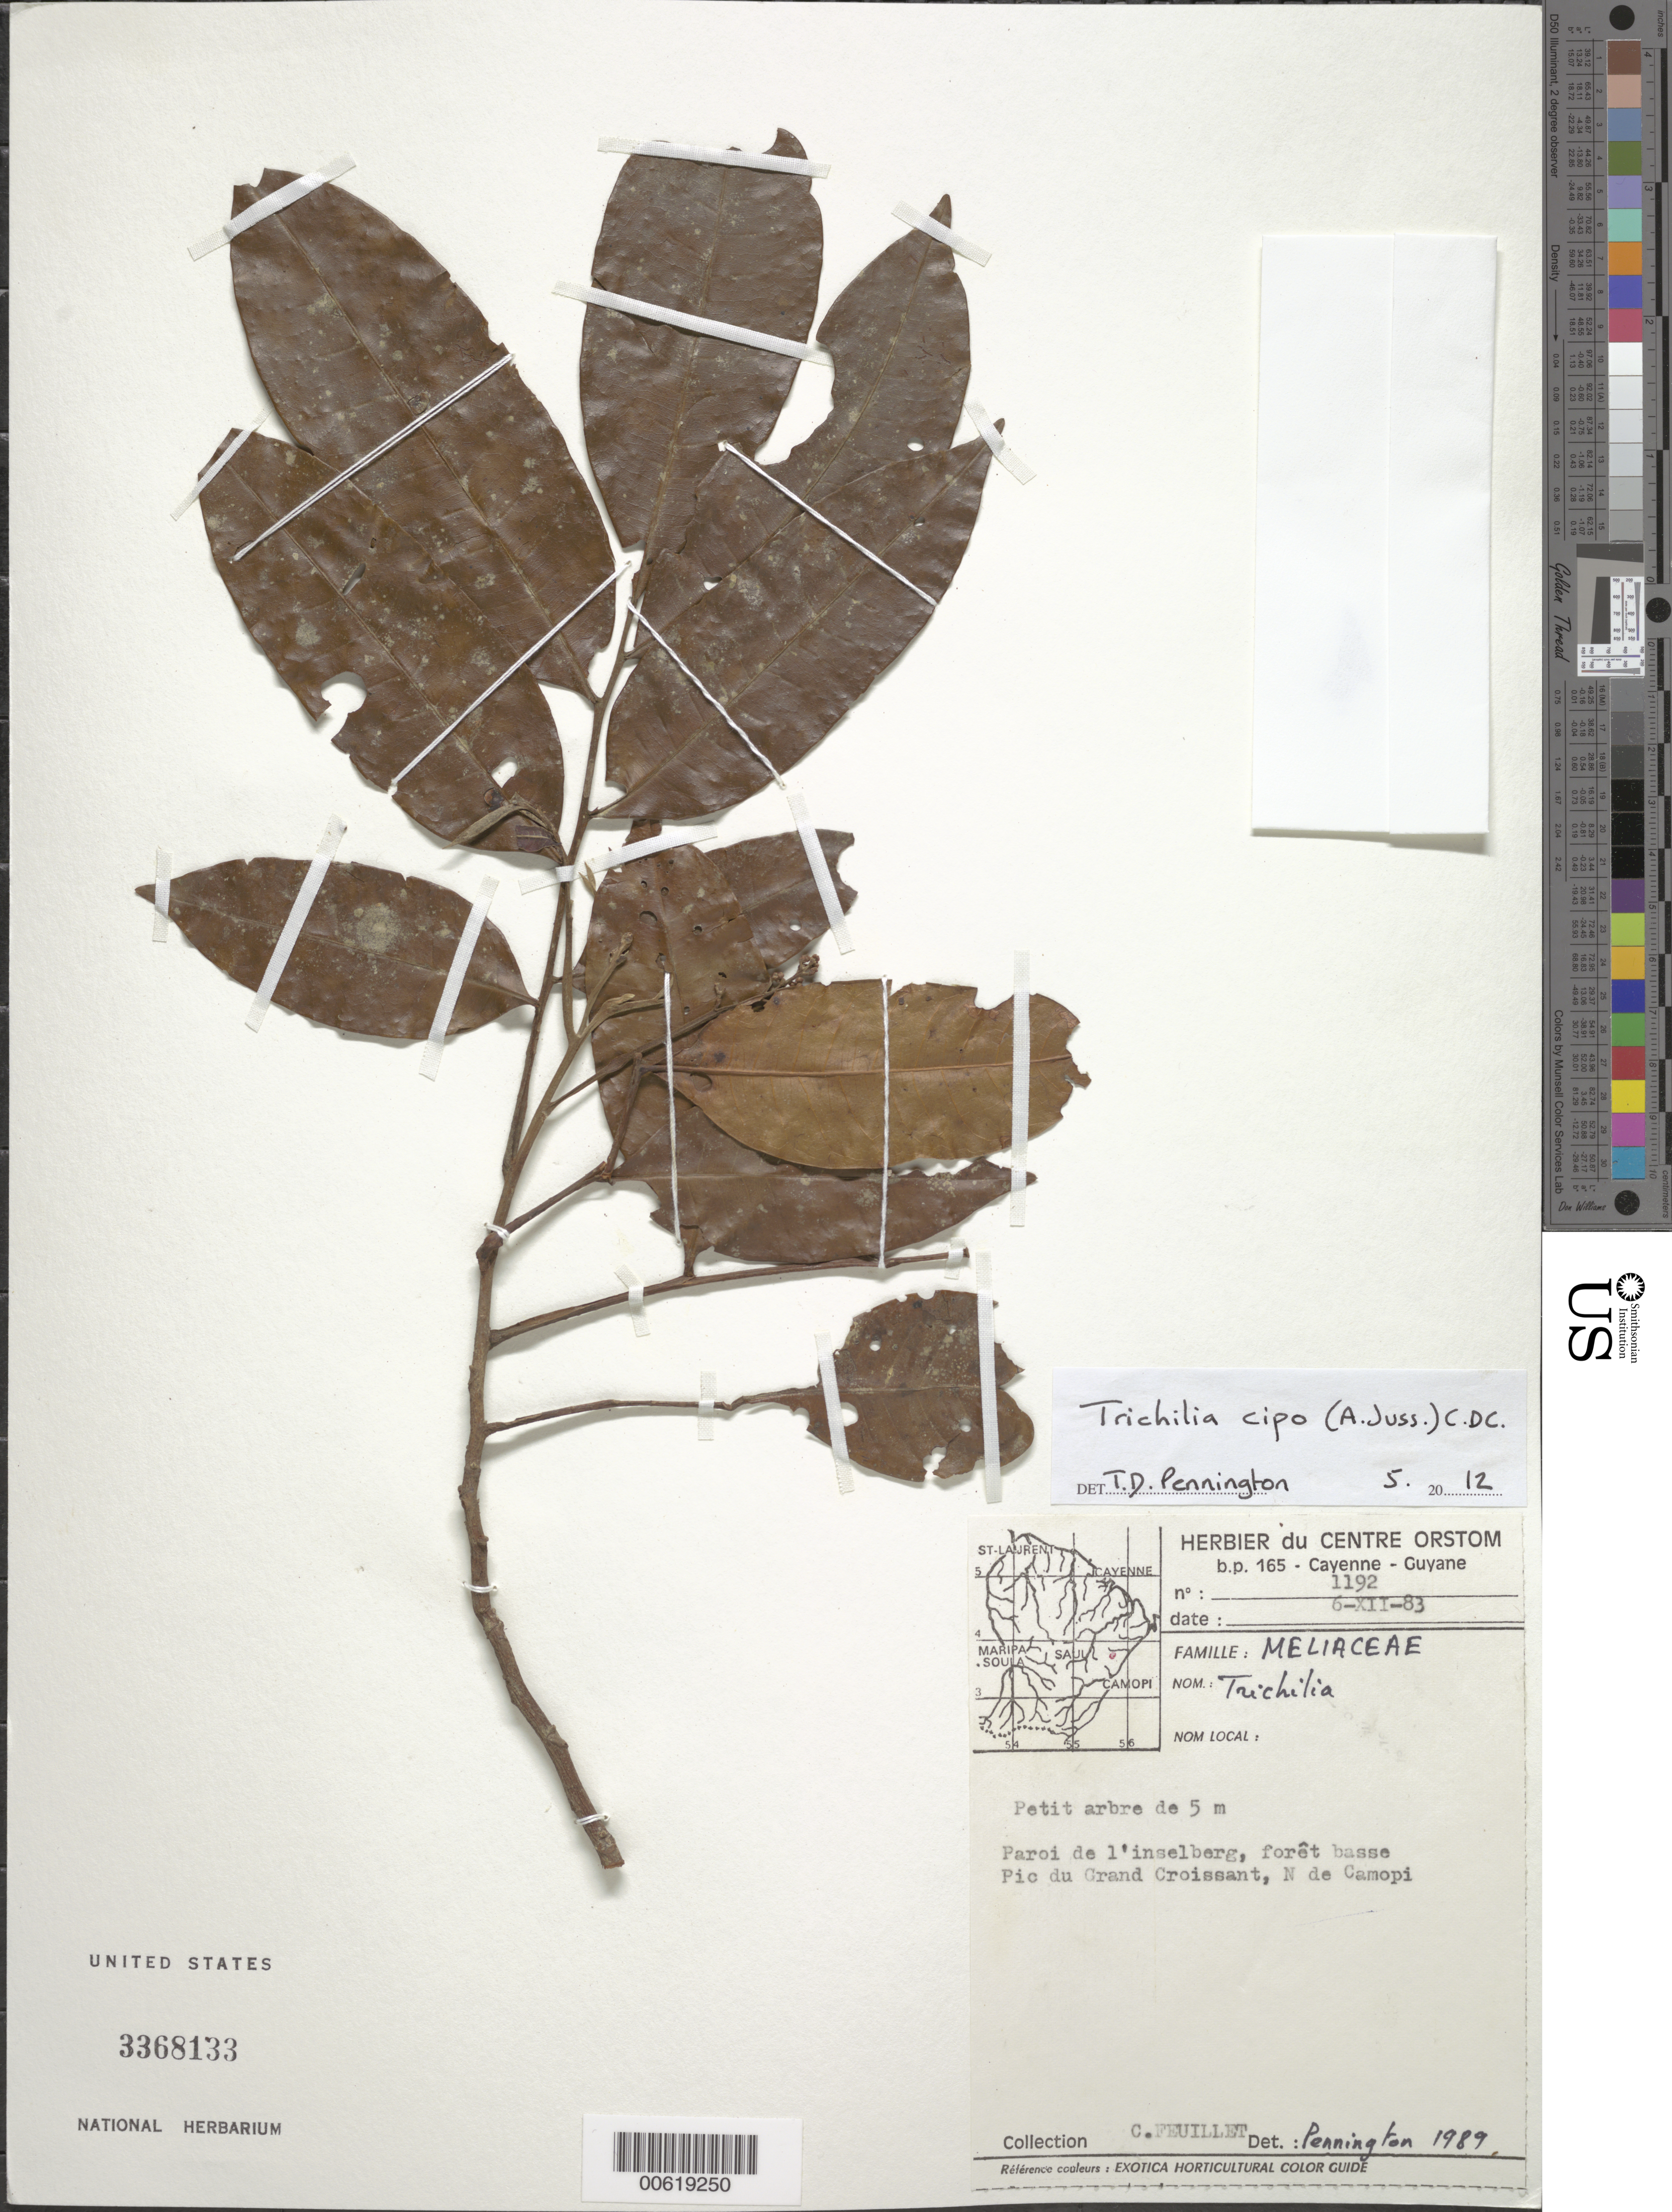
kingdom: Plantae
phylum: Tracheophyta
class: Magnoliopsida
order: Sapindales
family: Meliaceae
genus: Trichilia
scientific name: Trichilia sp.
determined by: Pennington, --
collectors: C. Feuillet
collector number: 1192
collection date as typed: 6-Dec-83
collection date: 1983-12-06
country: French Guiana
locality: Pic du Grand Croissant, 40 km N of Camopi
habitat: Forêt basse, Paroi de l'inserberg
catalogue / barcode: US 3368133